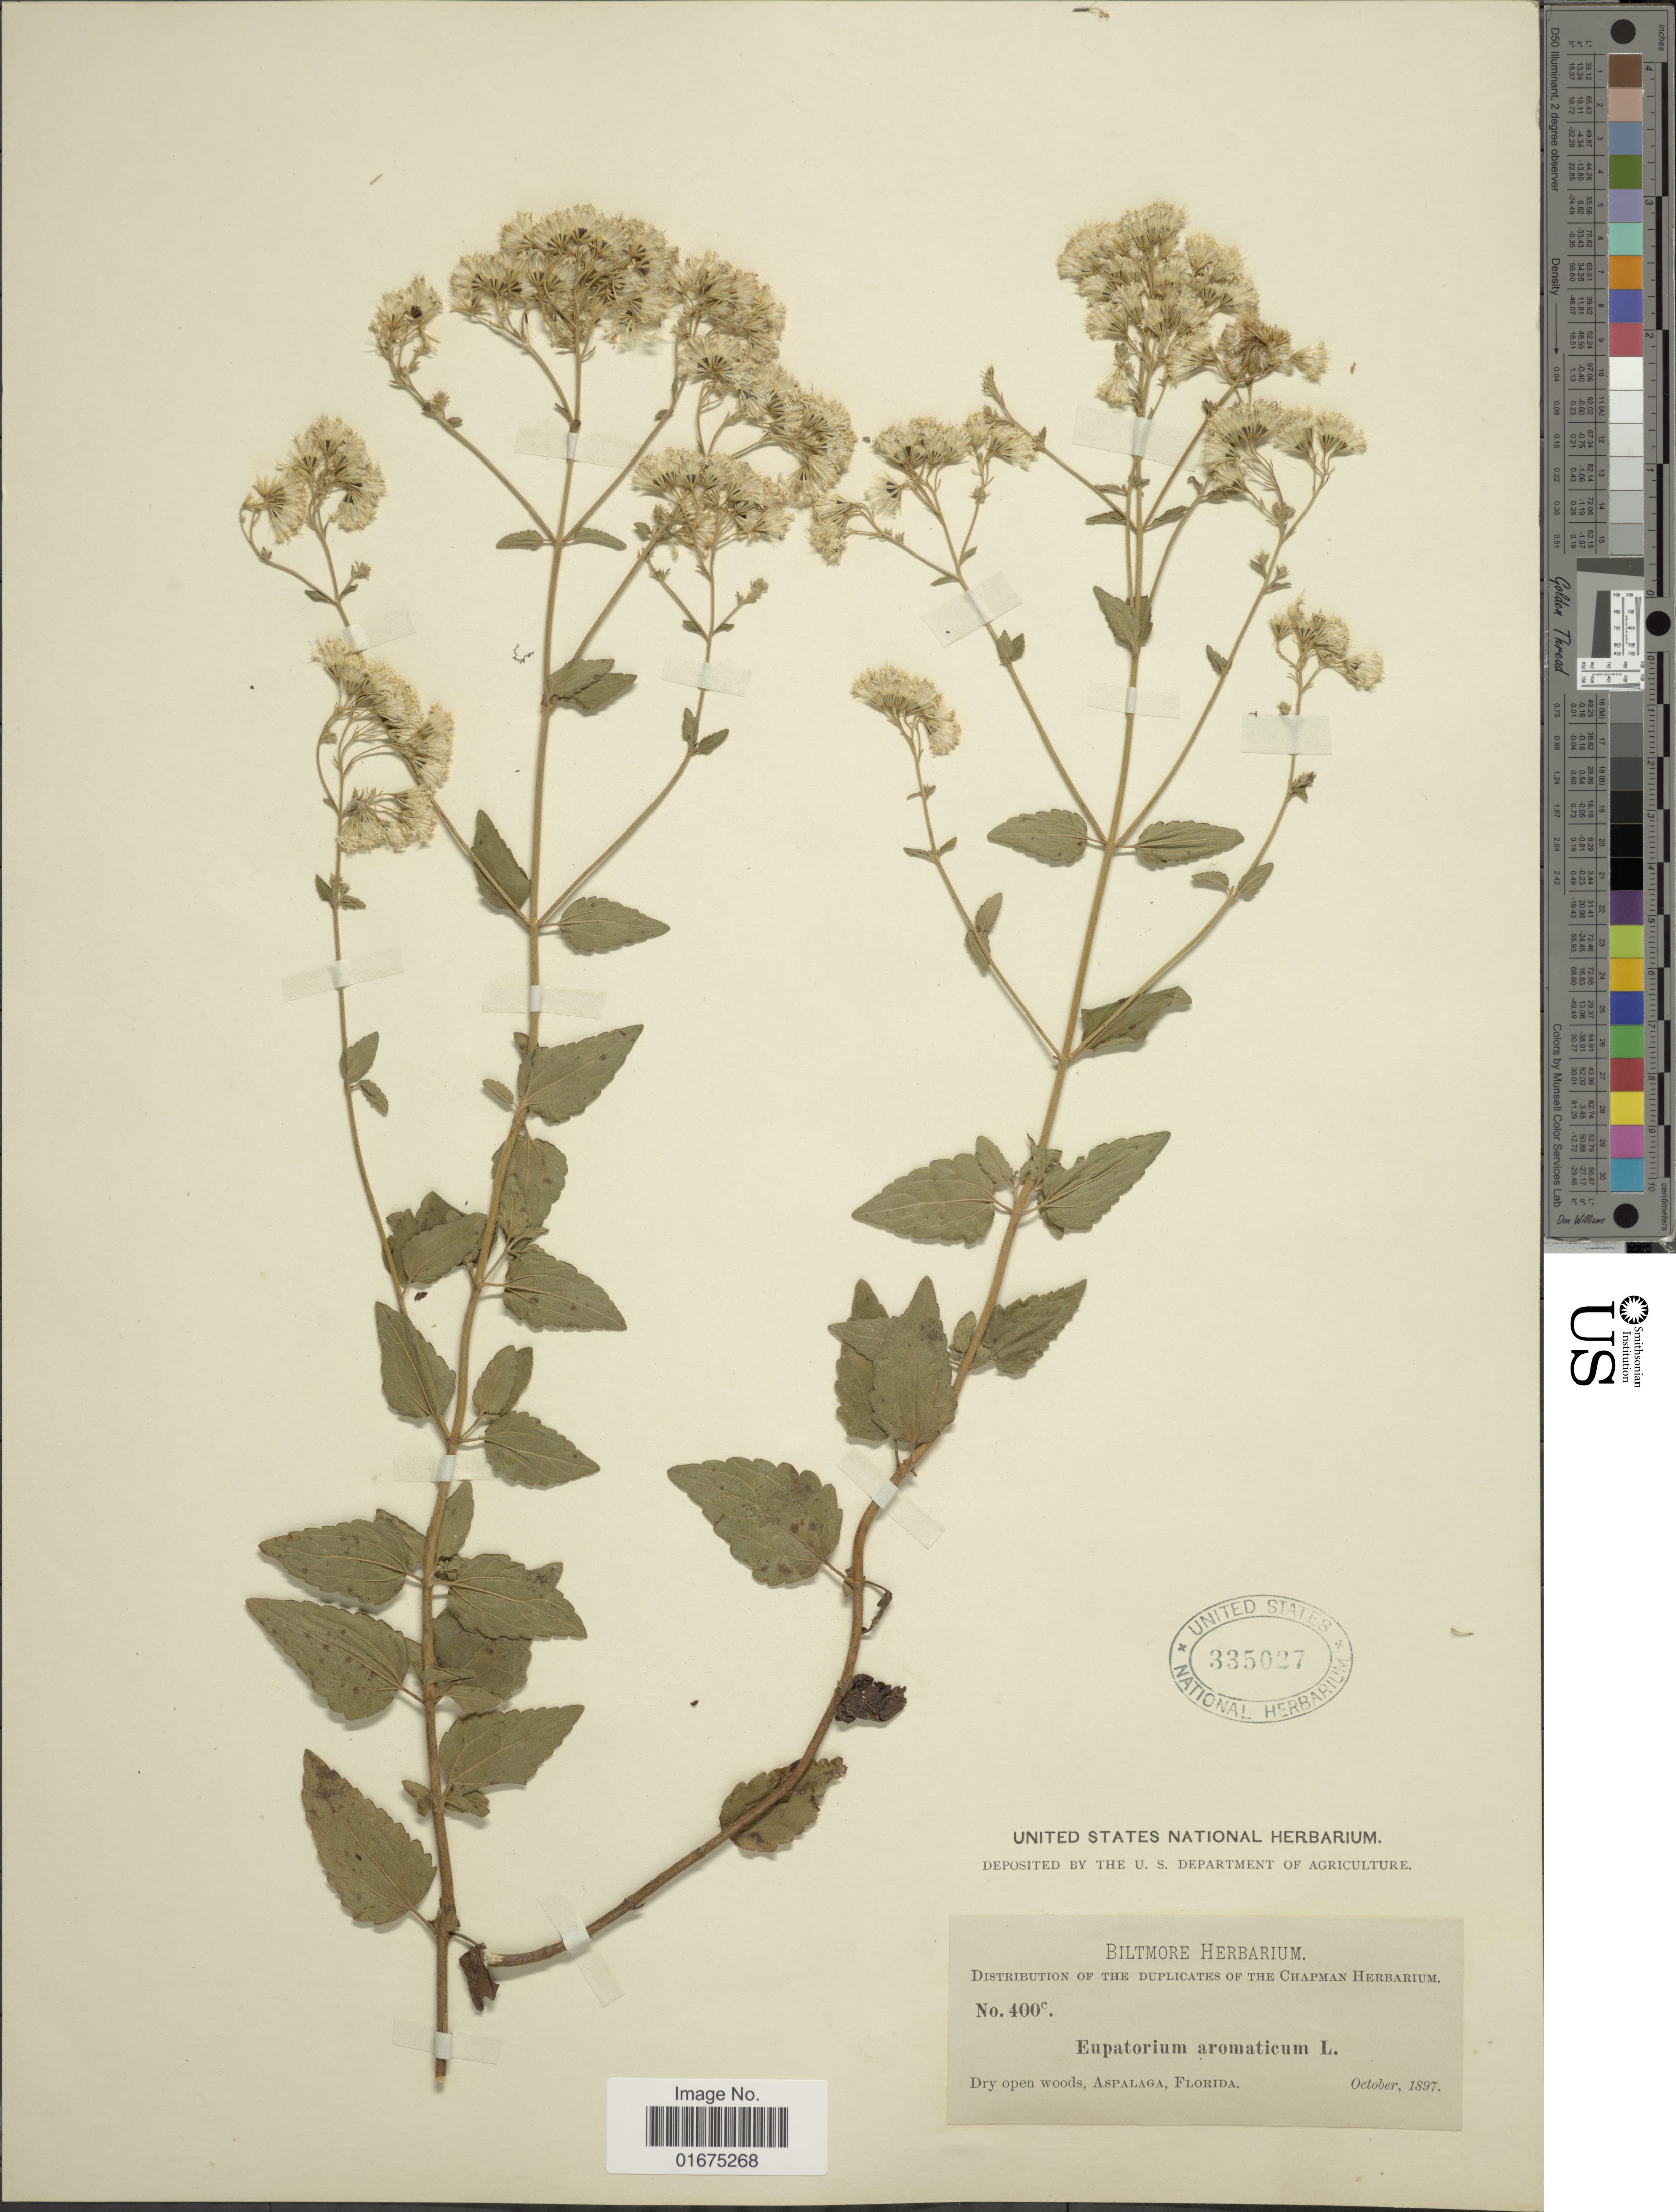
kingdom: Plantae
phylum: Tracheophyta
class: Magnoliopsida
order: Asterales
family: Asteraceae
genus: Ageratina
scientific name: Ageratina aromatica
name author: (L.) Spach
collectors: ex herb. Biltmore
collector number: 400c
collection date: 1897-10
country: United States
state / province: Florida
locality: Dry open woods, Aspalaga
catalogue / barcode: US 335027